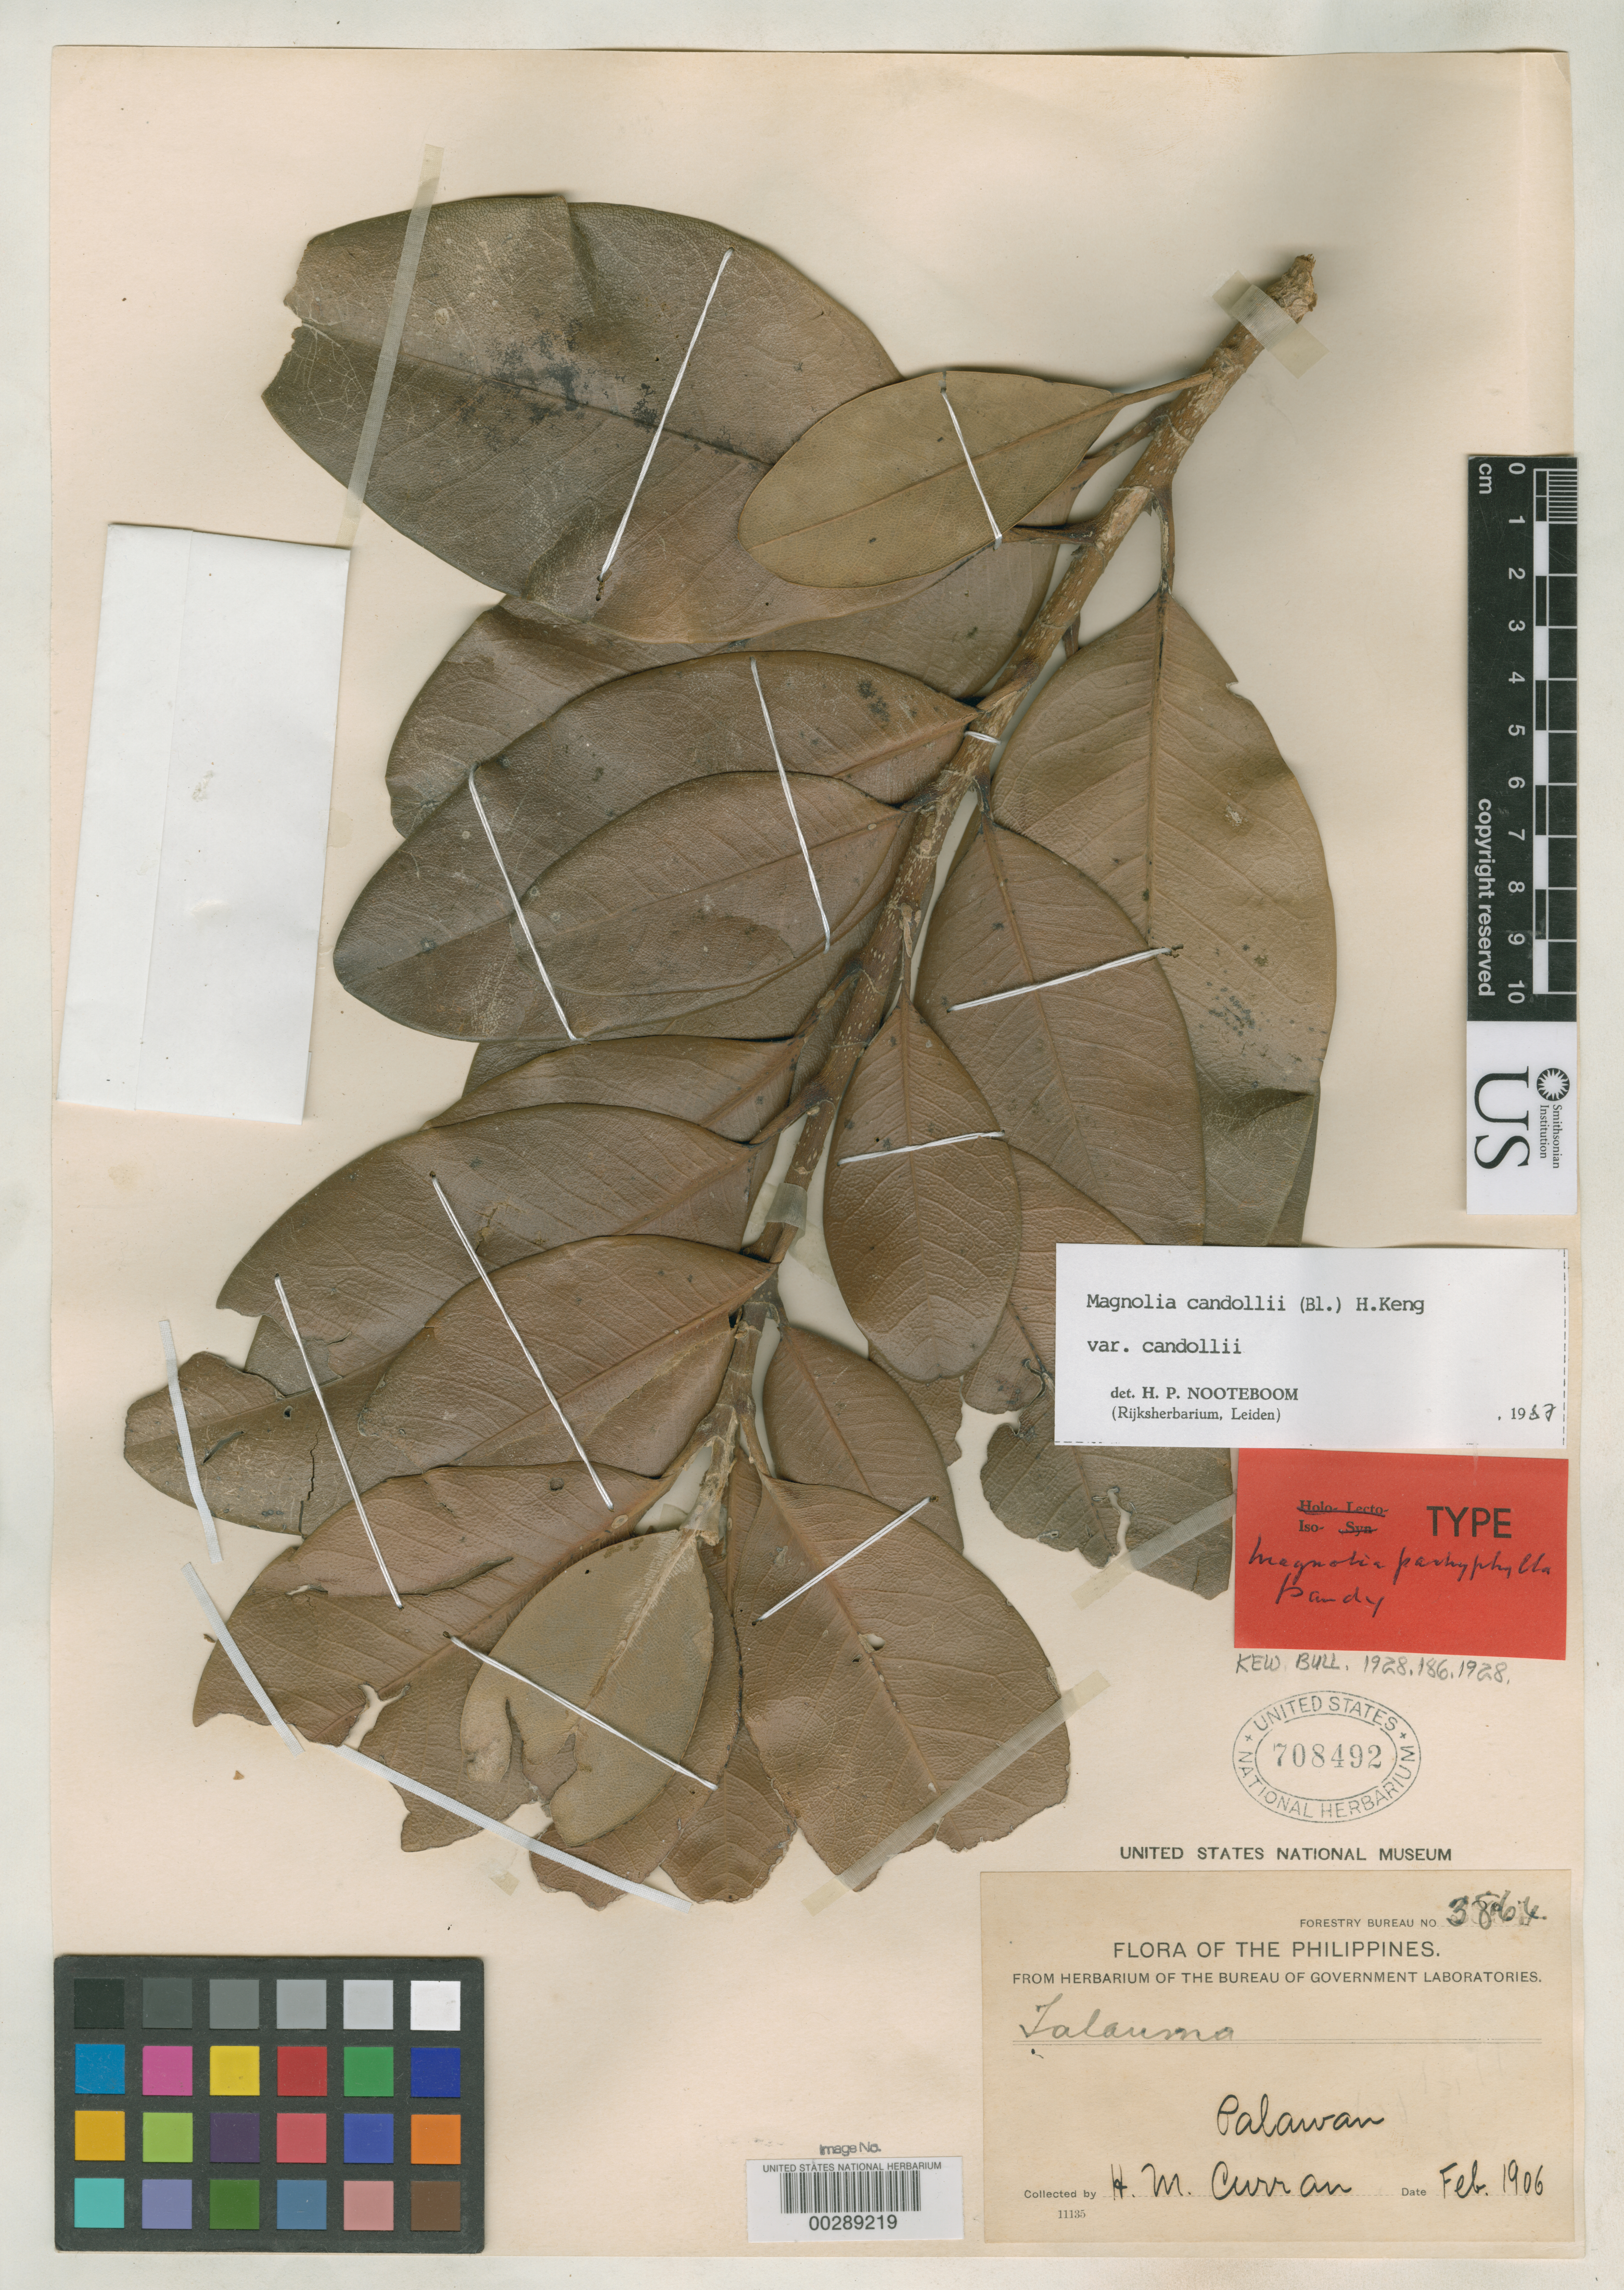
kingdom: Plantae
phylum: Tracheophyta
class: Magnoliopsida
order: Magnoliales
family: Magnoliaceae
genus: Magnolia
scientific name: Magnolia pachyphylla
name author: Dandy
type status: Isotype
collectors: H. M. Curran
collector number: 3864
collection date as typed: Feb 1906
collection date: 1906-02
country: Philippines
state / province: Mimaropa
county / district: Palawan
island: Palawan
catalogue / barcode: US 708492